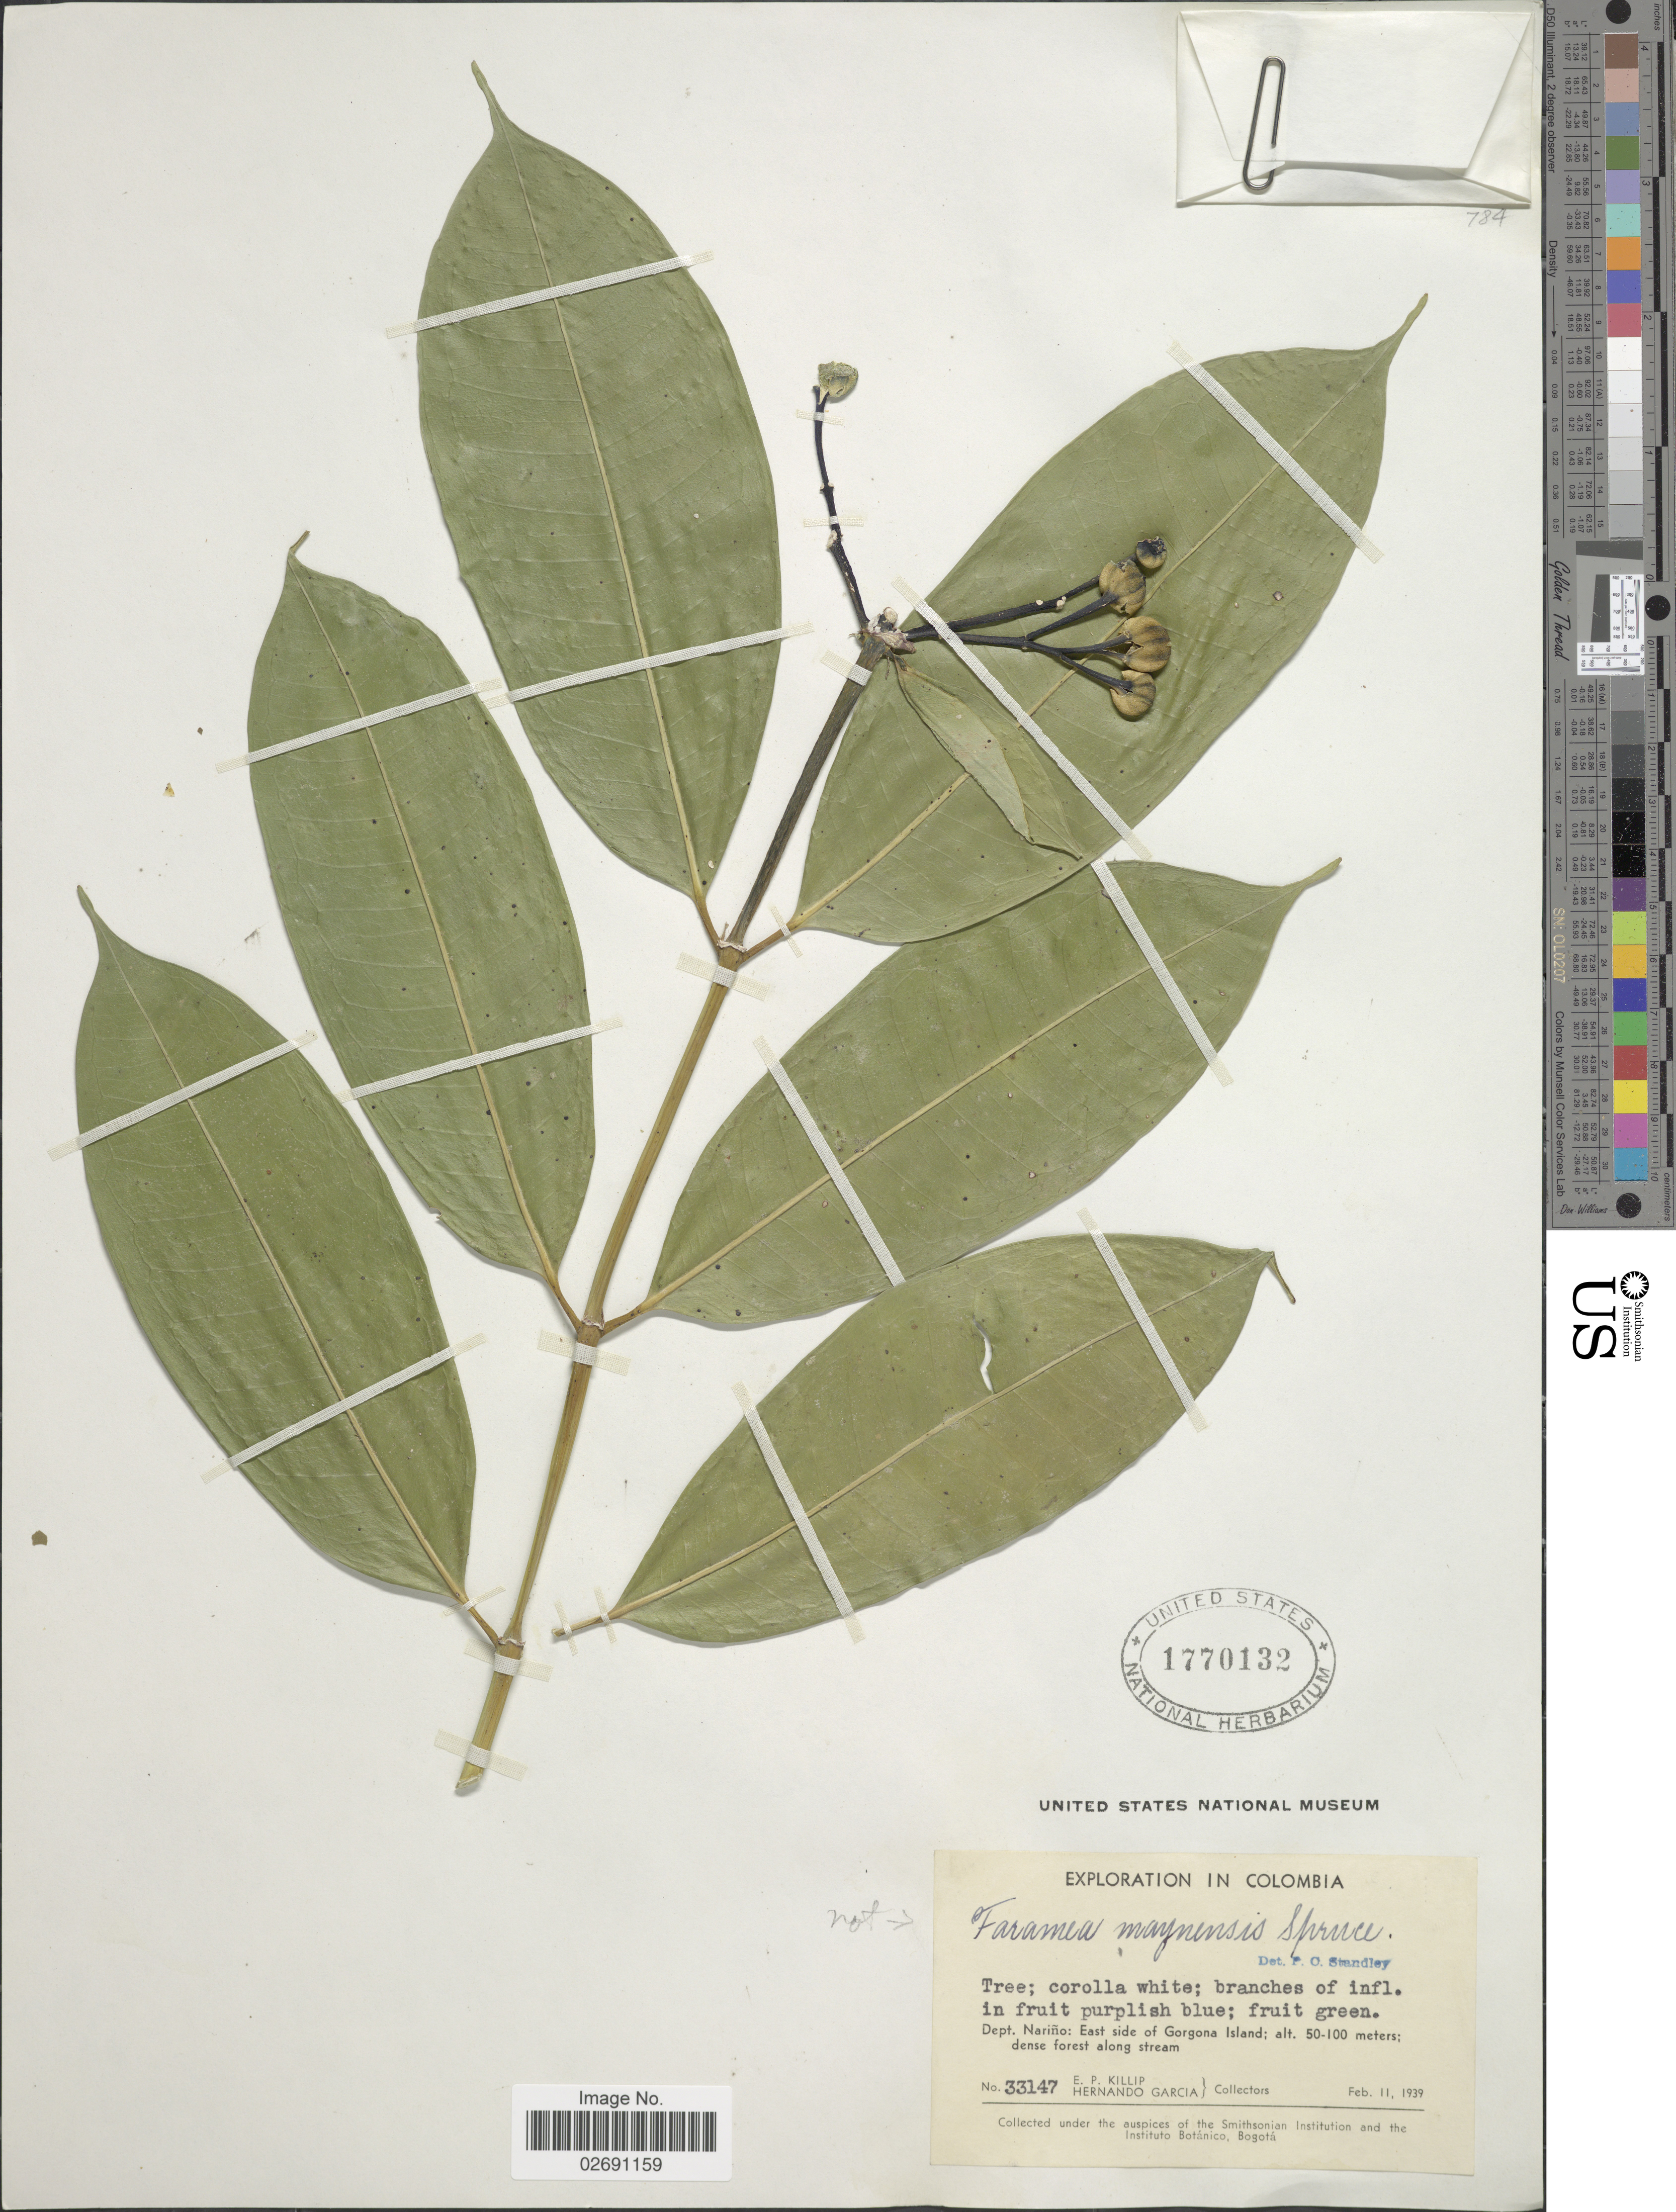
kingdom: Plantae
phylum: Tracheophyta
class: Magnoliopsida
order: Gentianales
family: Rubiaceae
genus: Faramea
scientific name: Faramea sp.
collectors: E. P. Killip & H. Garcia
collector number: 33147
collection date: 1939-02-11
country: Colombia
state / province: Nariño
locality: East side of Gorgona Island; dense forest along stream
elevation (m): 50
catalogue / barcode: US 1770132